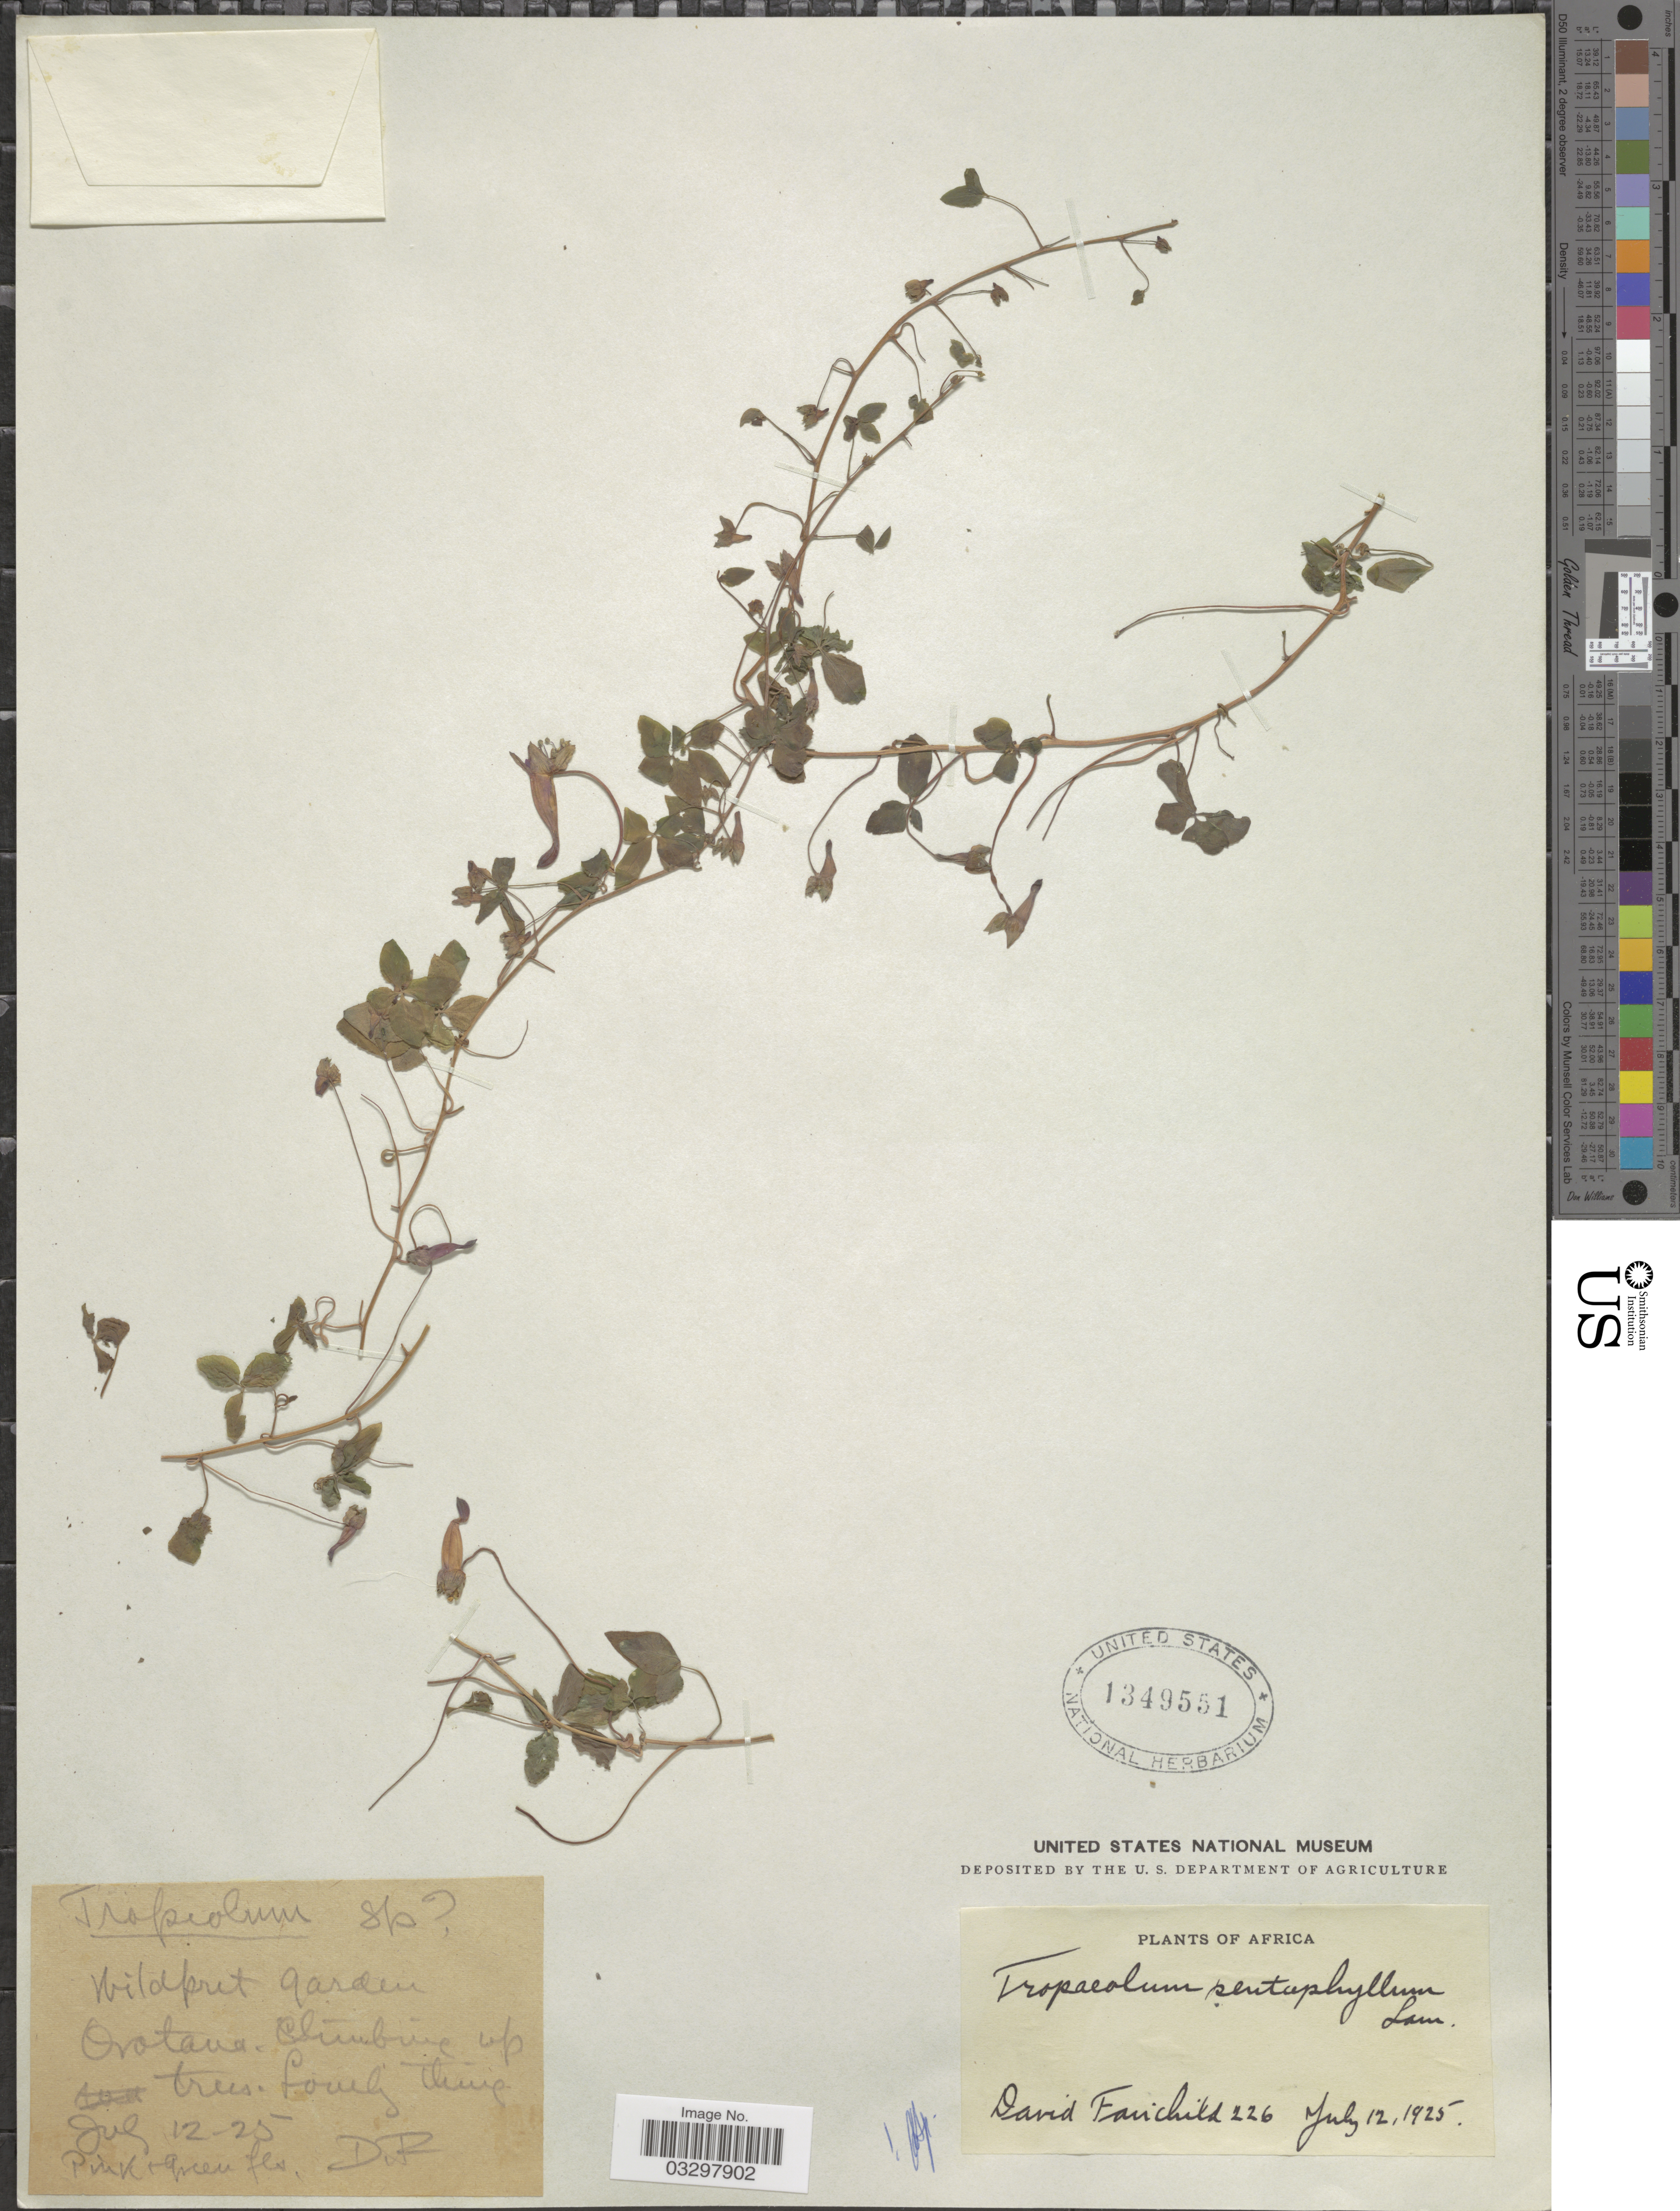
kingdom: Plantae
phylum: Tracheophyta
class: Magnoliopsida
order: Brassicales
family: Tropaeolaceae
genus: Tropaeolum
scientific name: Tropaeolum pentaphyllum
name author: Lam.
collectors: D. Fairchild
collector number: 226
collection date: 1925-07-12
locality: Africa.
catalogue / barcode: US 1349551